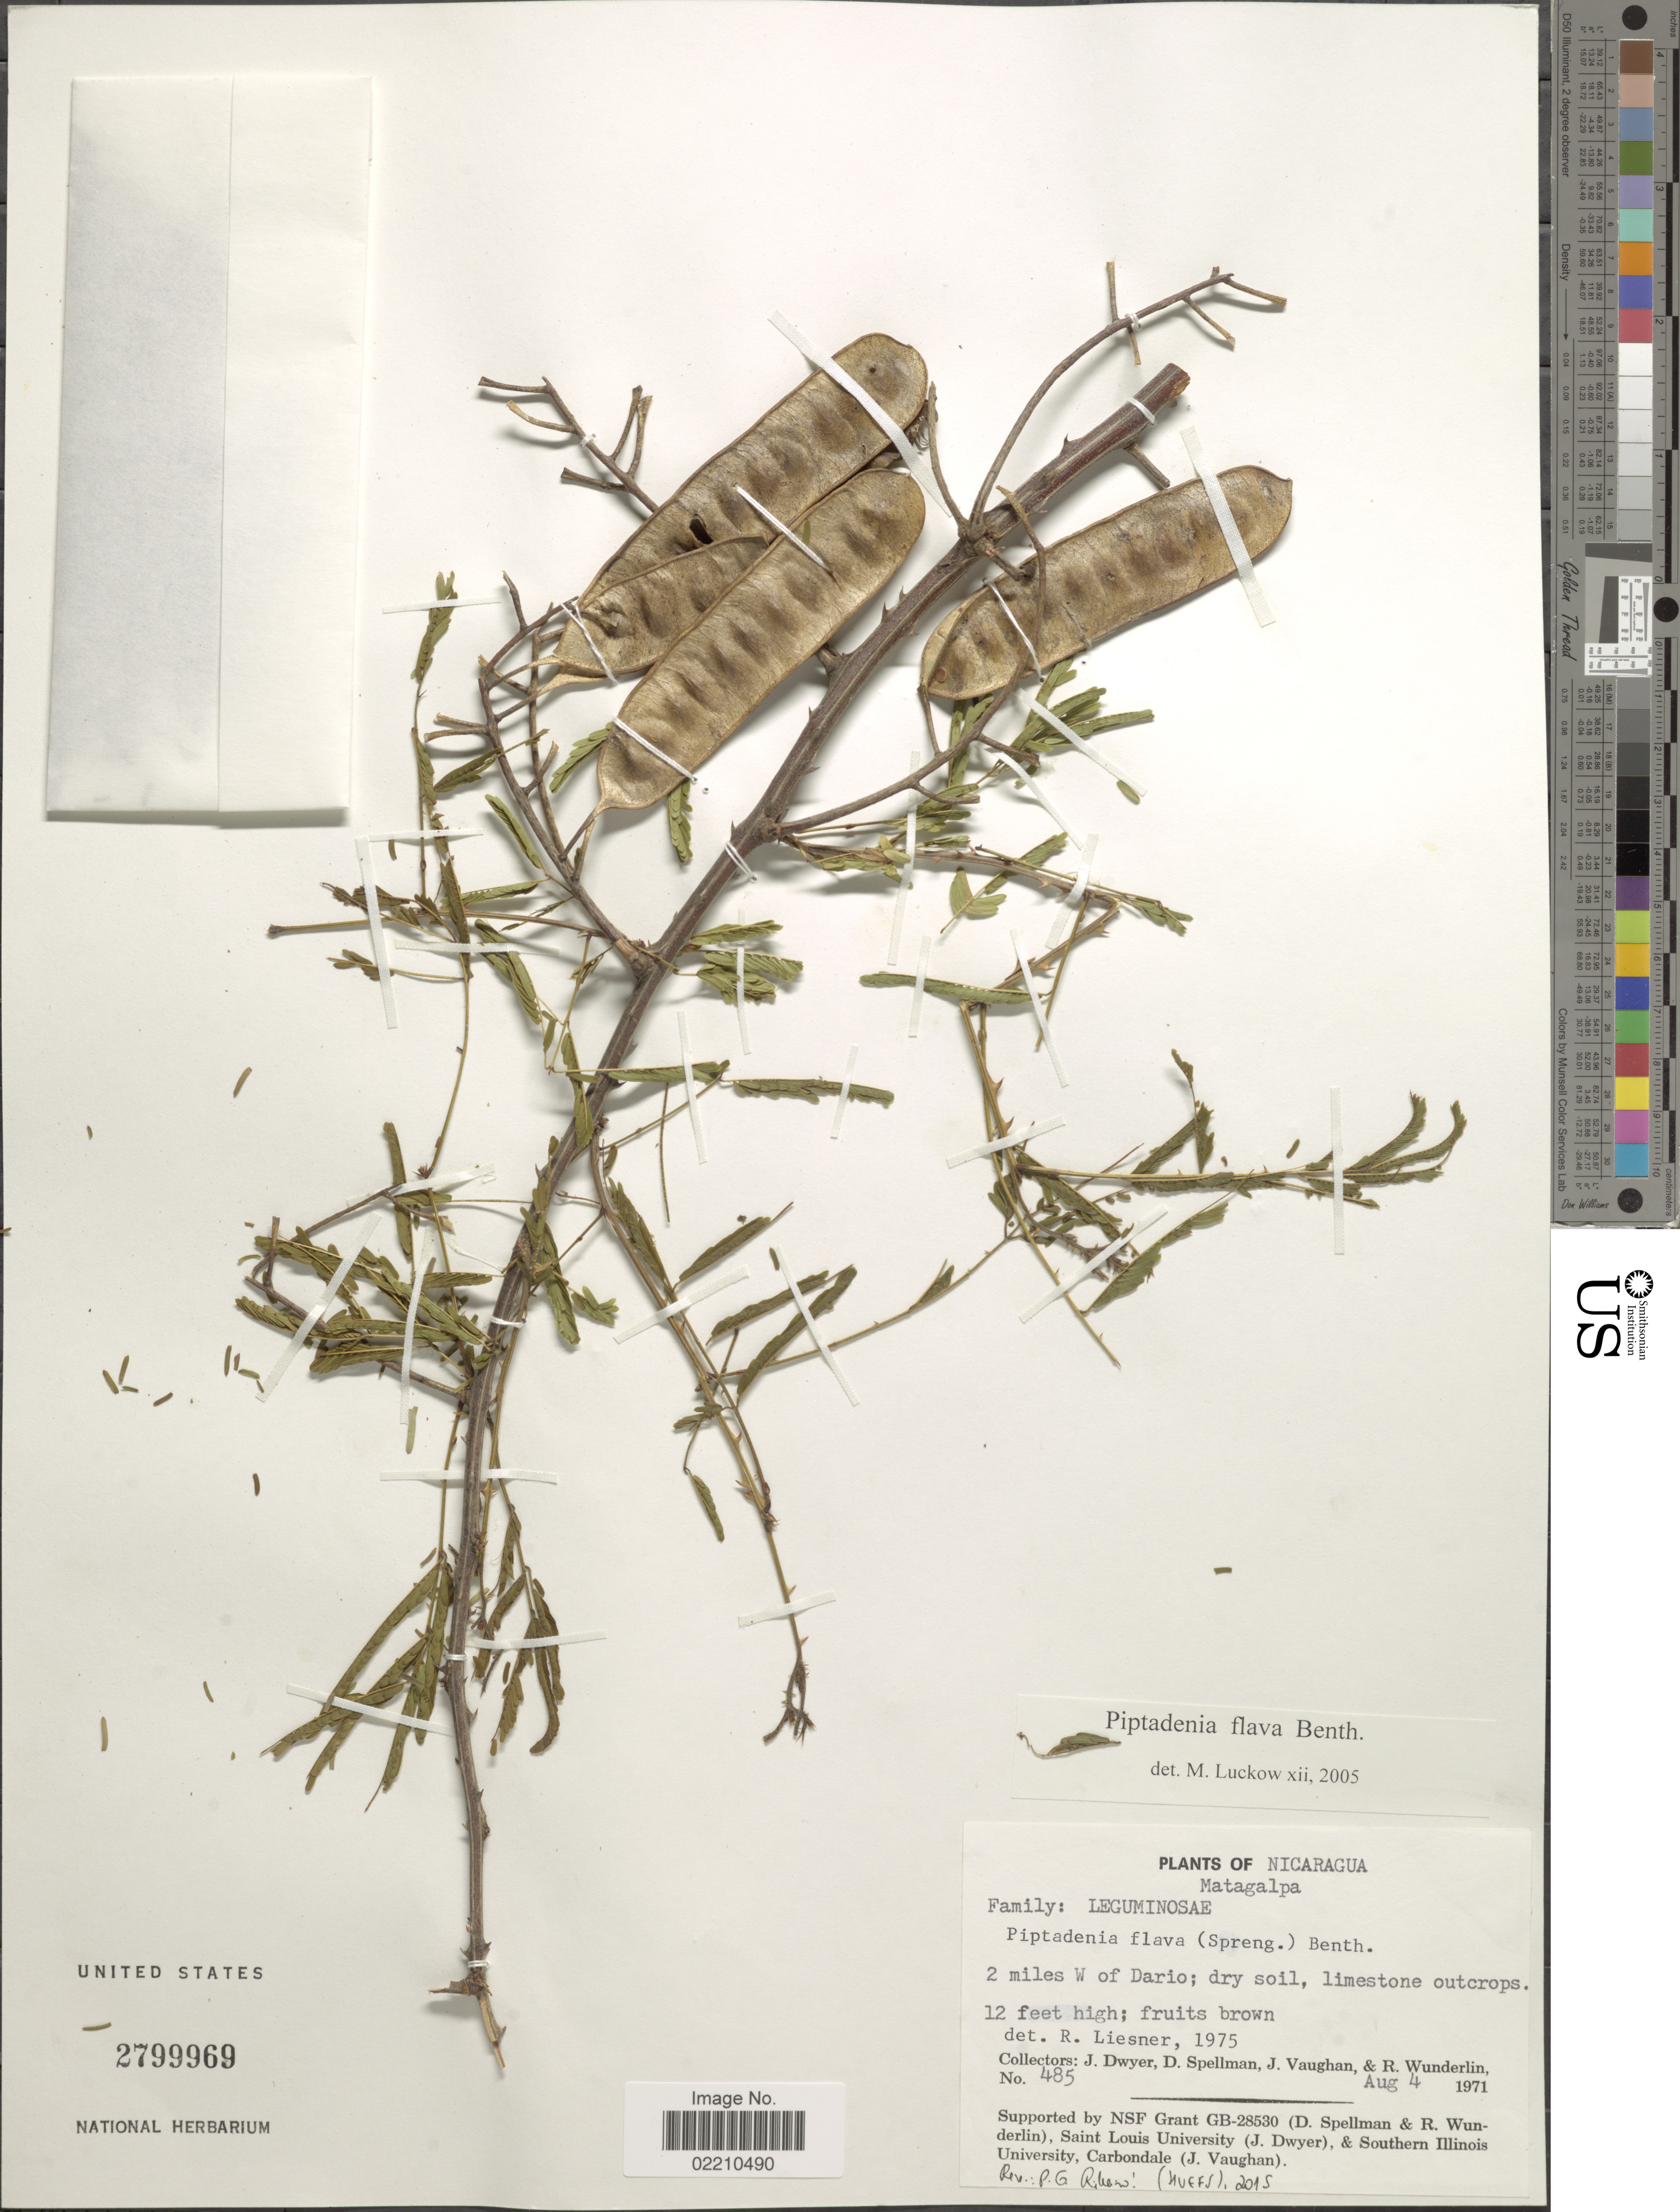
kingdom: Plantae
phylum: Tracheophyta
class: Magnoliopsida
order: Fabales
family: Fabaceae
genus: Piptadenia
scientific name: Piptadenia flava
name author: (DC.) Benth.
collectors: J. Dwyer, D. Spellman, J. Vaughan & R. P. Wunderlin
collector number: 485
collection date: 1971-08-04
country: Nicaragua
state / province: Matagalpa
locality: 2 miles W of Dario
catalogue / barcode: US 2799969